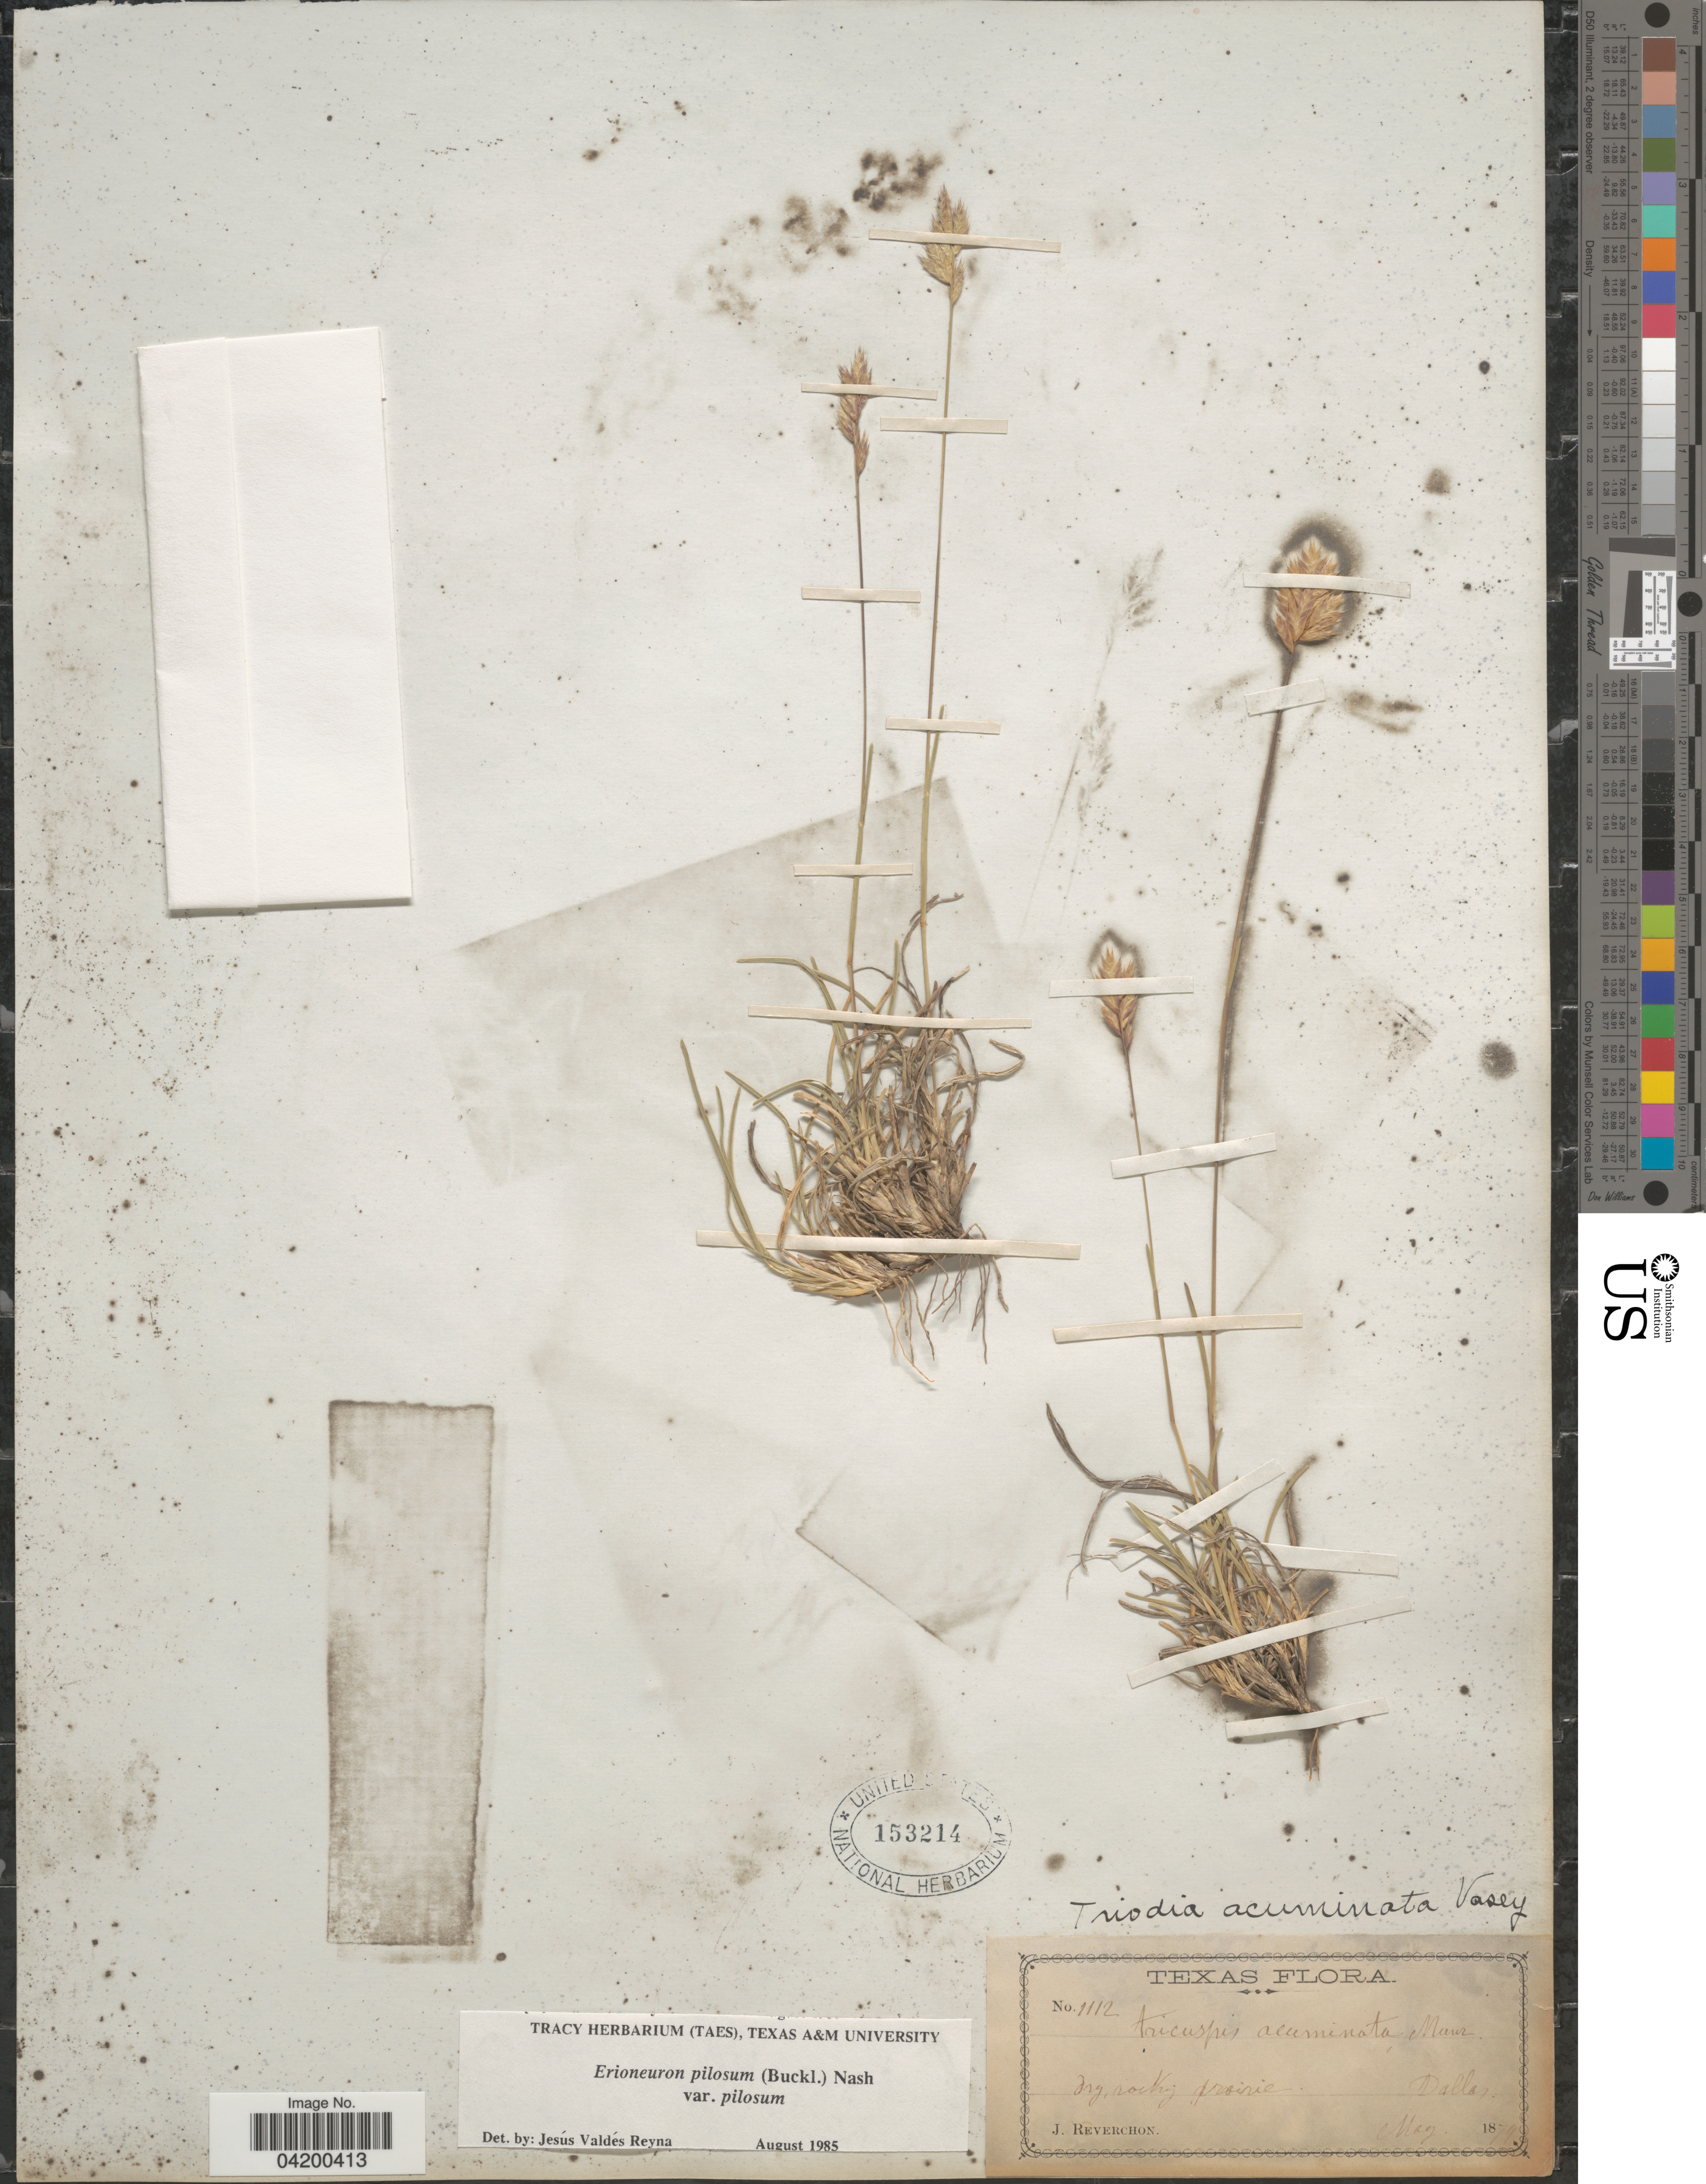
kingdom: Plantae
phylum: Tracheophyta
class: Liliopsida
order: Poales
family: Poaceae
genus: Erioneuron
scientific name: Erioneuron pilosum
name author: (Buckley) Nash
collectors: J. Reverchon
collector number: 1112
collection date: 1879-05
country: United States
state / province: Texas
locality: Dallas.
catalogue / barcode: US 153214